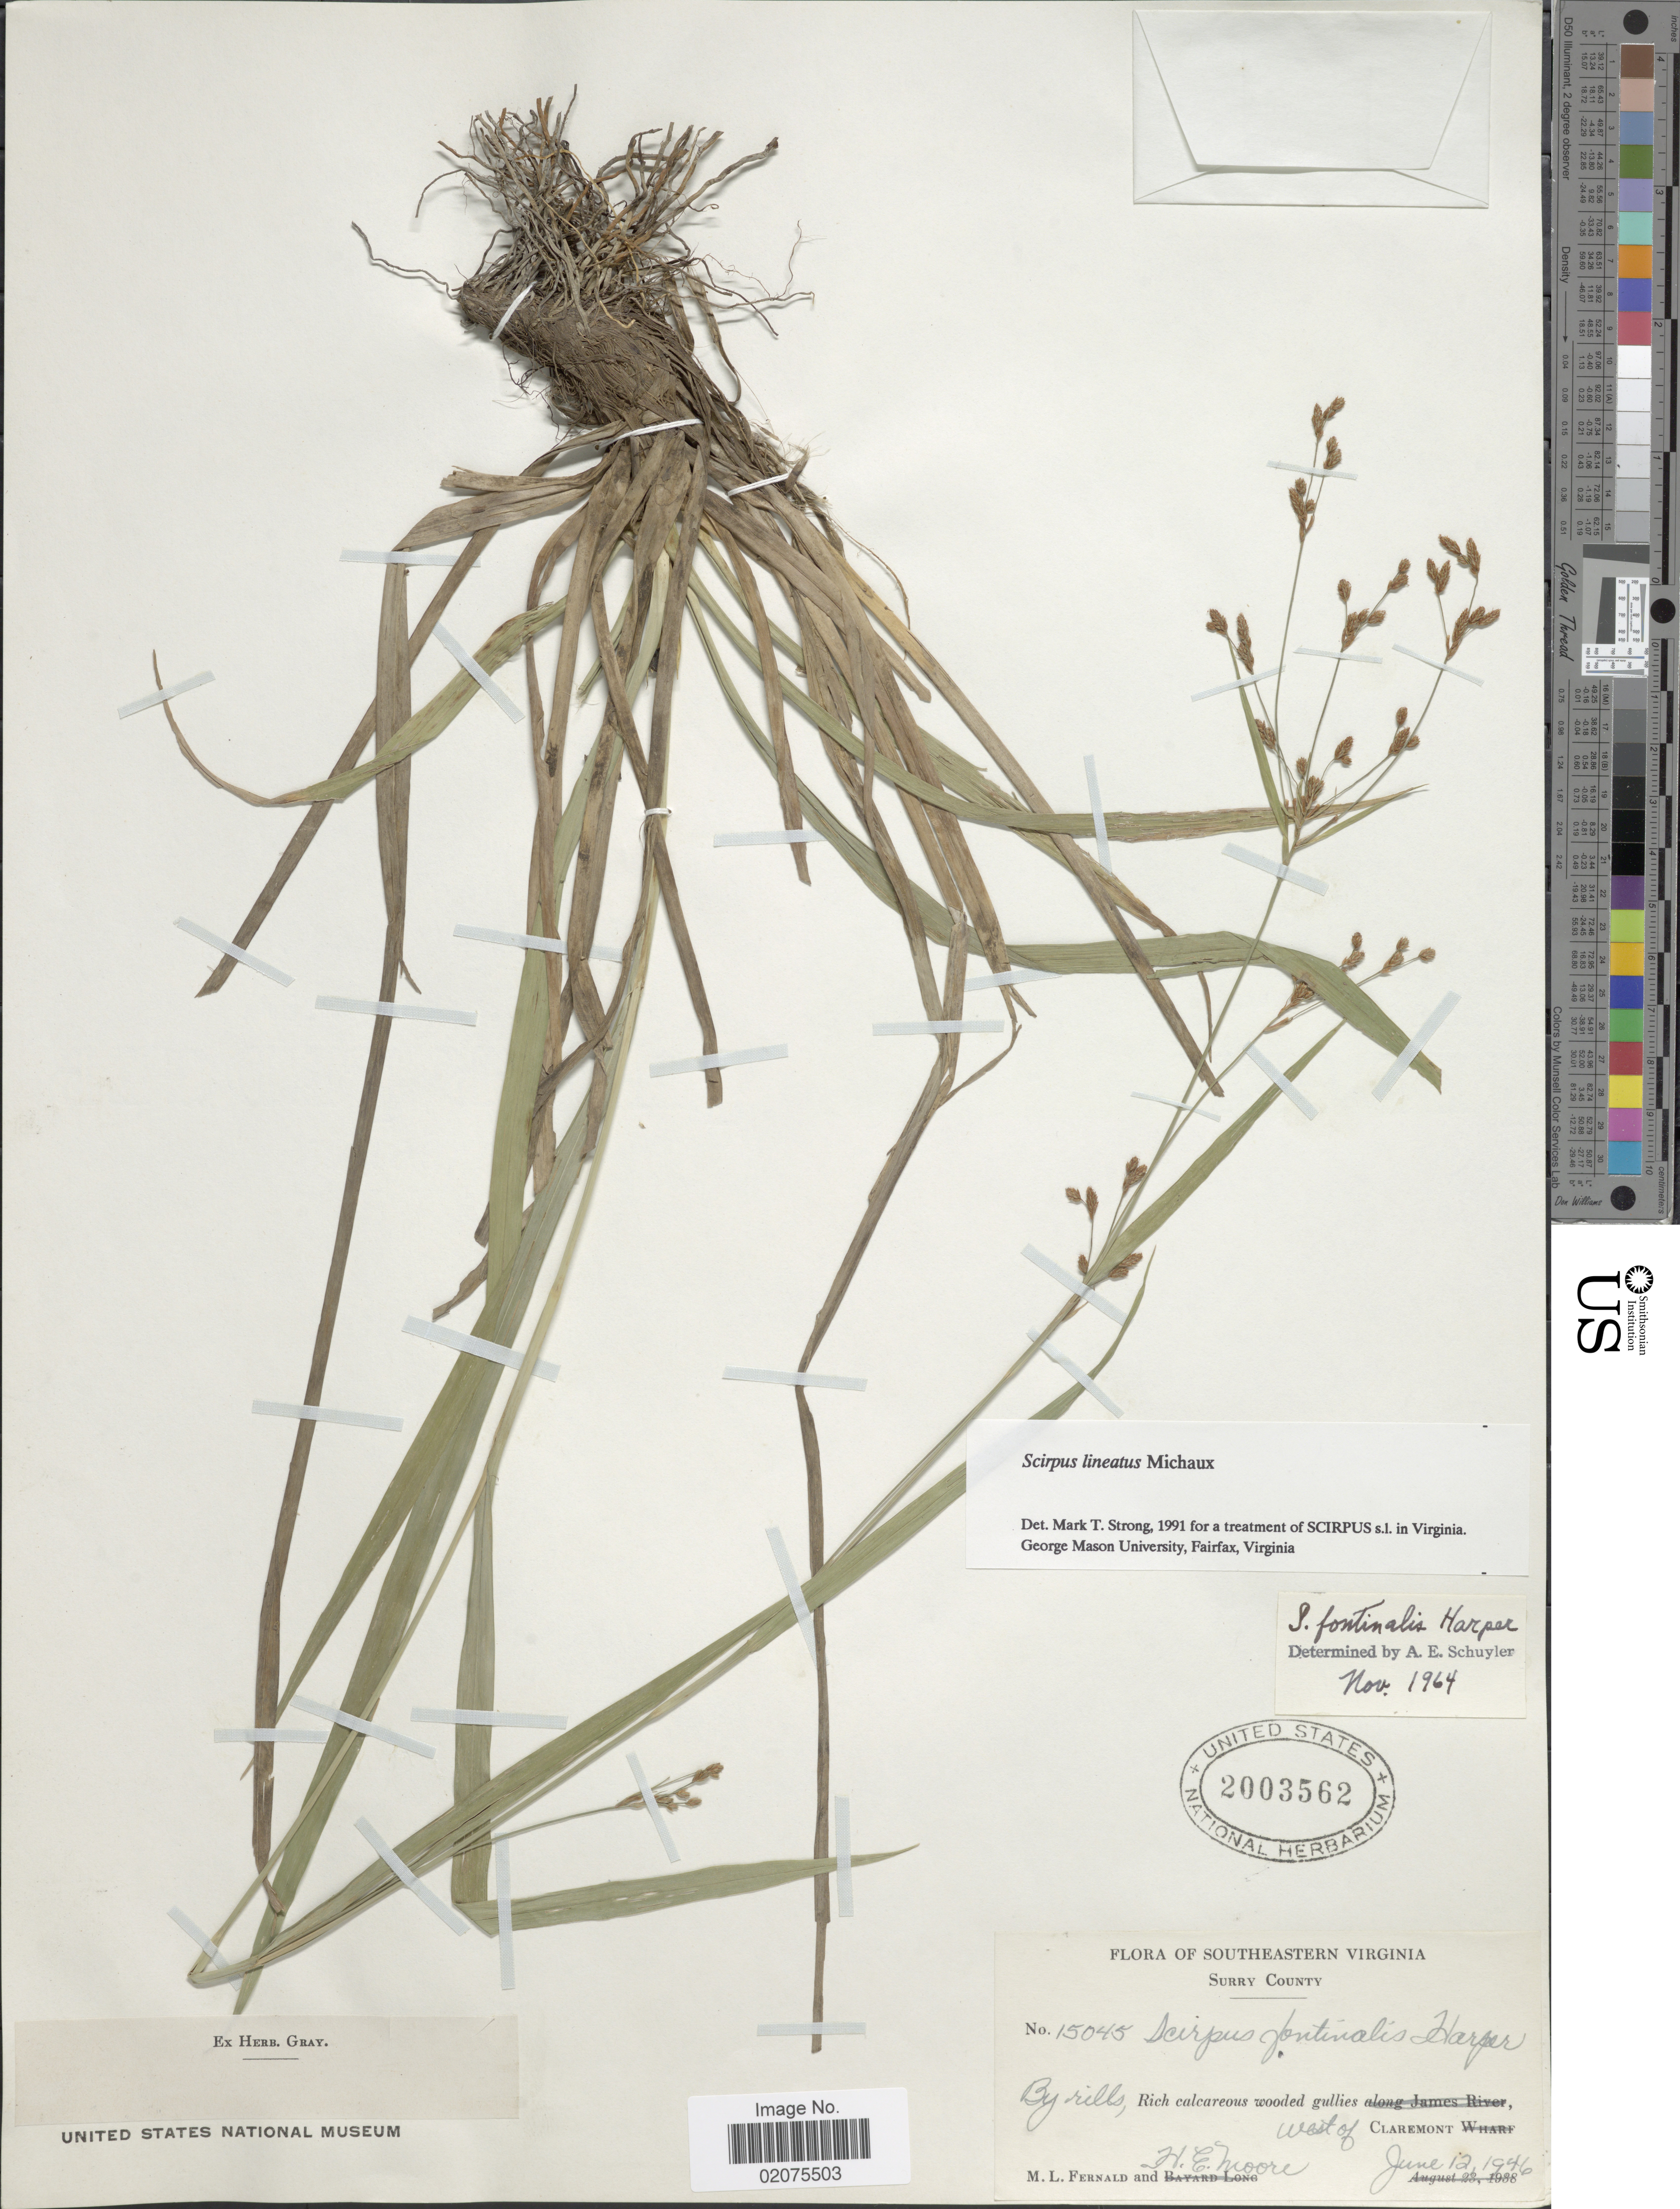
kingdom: Plantae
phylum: Tracheophyta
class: Liliopsida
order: Poales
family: Cyperaceae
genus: Scirpus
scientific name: Scirpus lineatus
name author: Michx.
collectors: M. L. Fernald & H. Moore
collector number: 15045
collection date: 1946-06-12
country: United States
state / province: Virginia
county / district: Surry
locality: Southeastern Virginia. Surry County. By rills, Rich calcareous wooded gullies. West of Claremont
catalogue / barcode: US 2003562